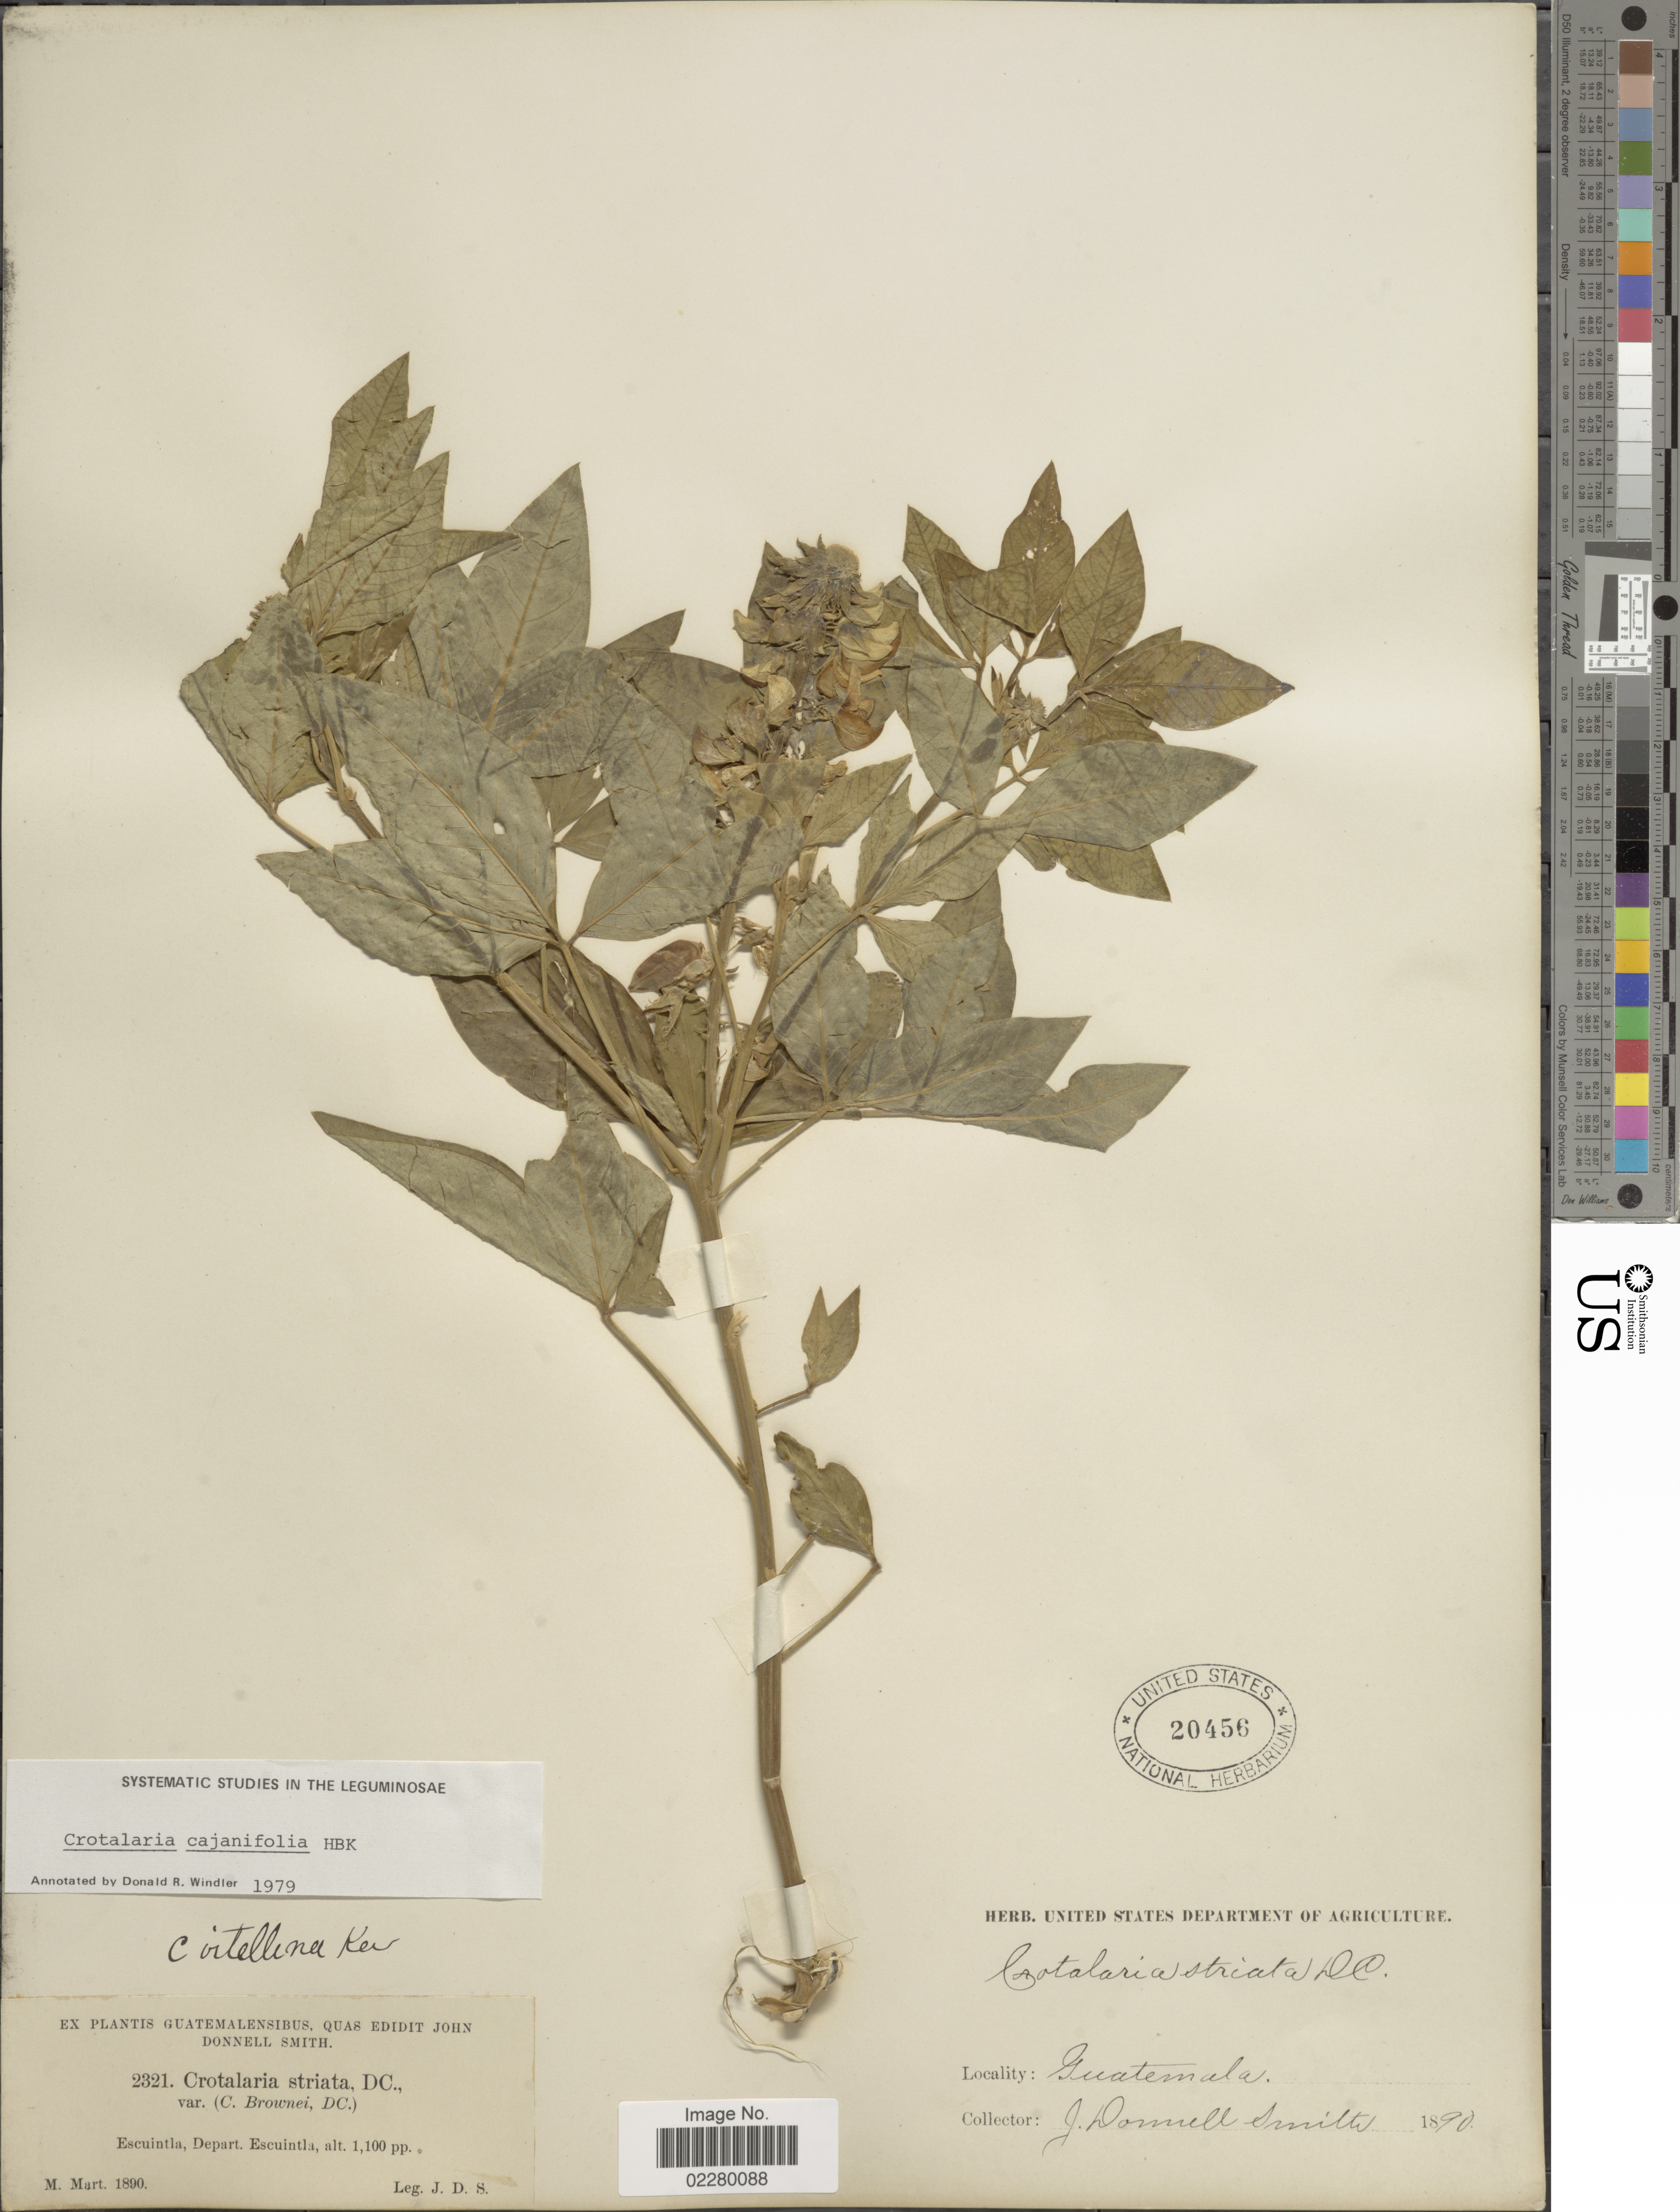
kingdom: Plantae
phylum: Tracheophyta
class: Magnoliopsida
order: Fabales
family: Fabaceae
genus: Crotalaria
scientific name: Crotalaria cajanifolia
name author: Kunth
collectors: J. Donnell Smith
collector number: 2321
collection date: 1890-03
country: Guatemala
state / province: Escuintla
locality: Escuintla, Depart. Escuintla.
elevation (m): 335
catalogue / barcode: US 20456